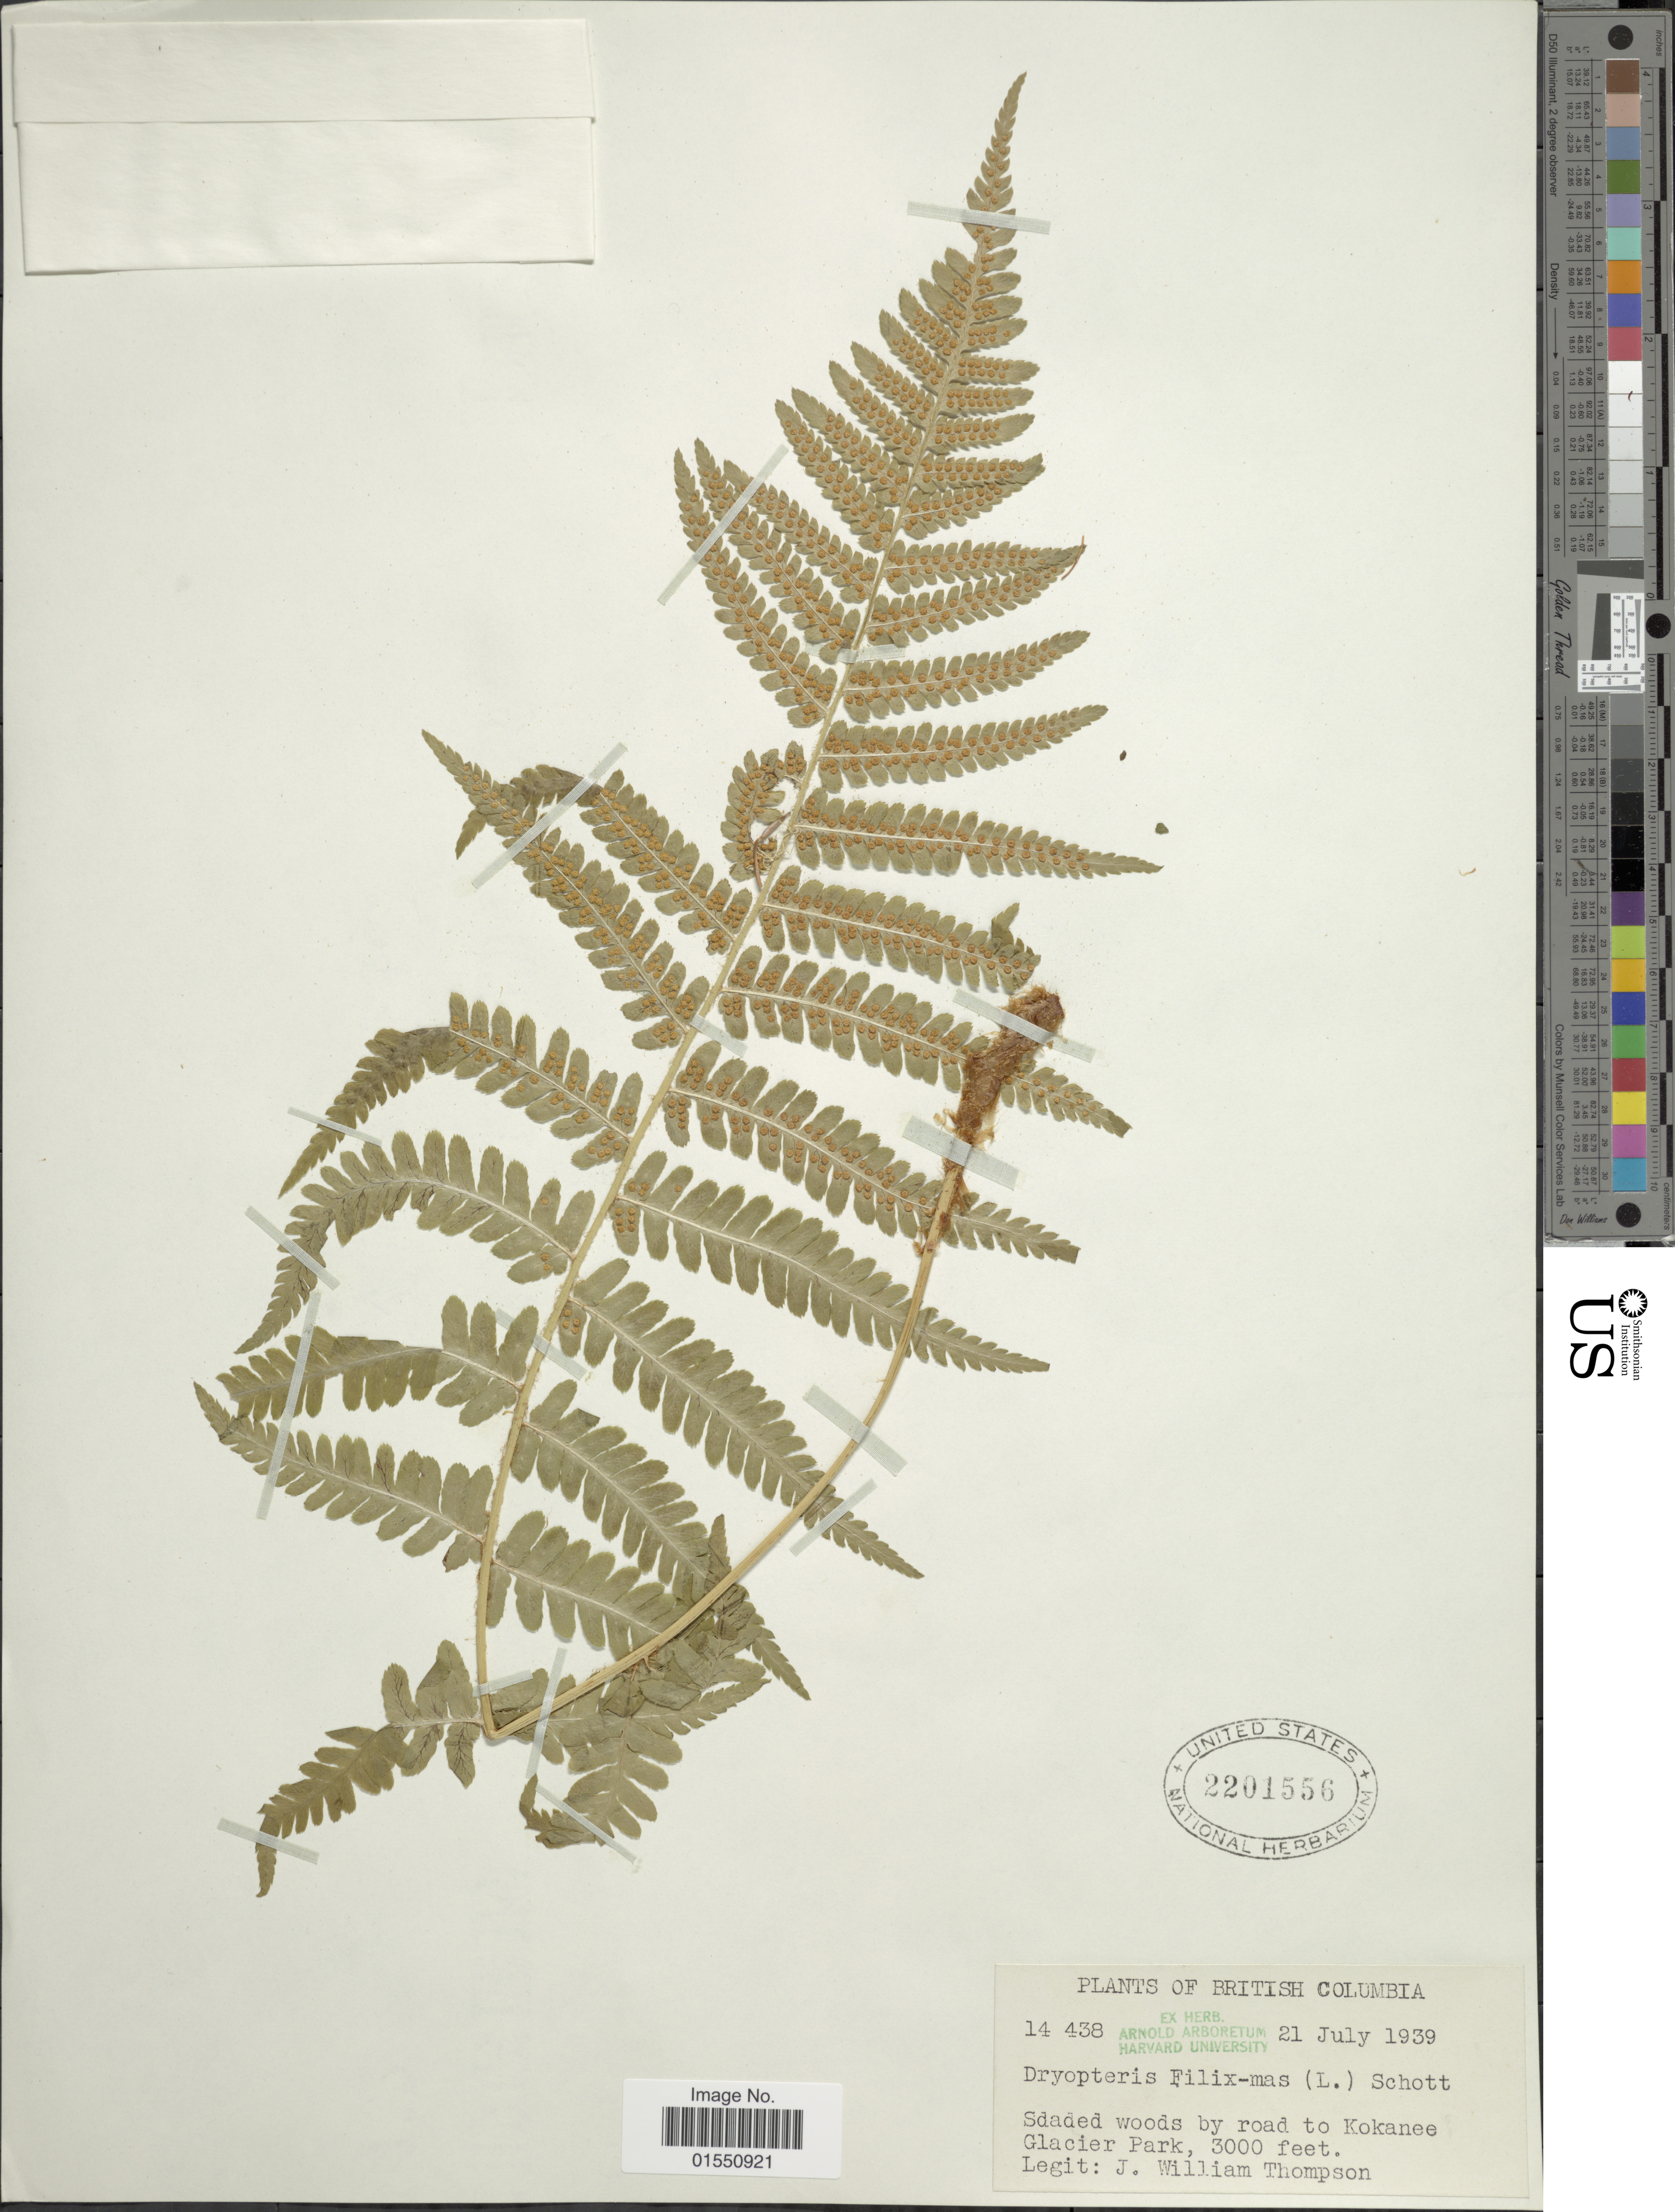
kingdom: Plantae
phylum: Tracheophyta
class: Polypodiopsida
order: Polypodiales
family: Dryopteridaceae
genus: Dryopteris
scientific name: Dryopteris filix-mas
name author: (L.) Schott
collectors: J. W. Thompson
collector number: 14438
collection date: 1939-07-21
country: Canada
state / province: British Columbia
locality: By road to Kokanee Glacier Park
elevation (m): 914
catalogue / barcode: US 2201556